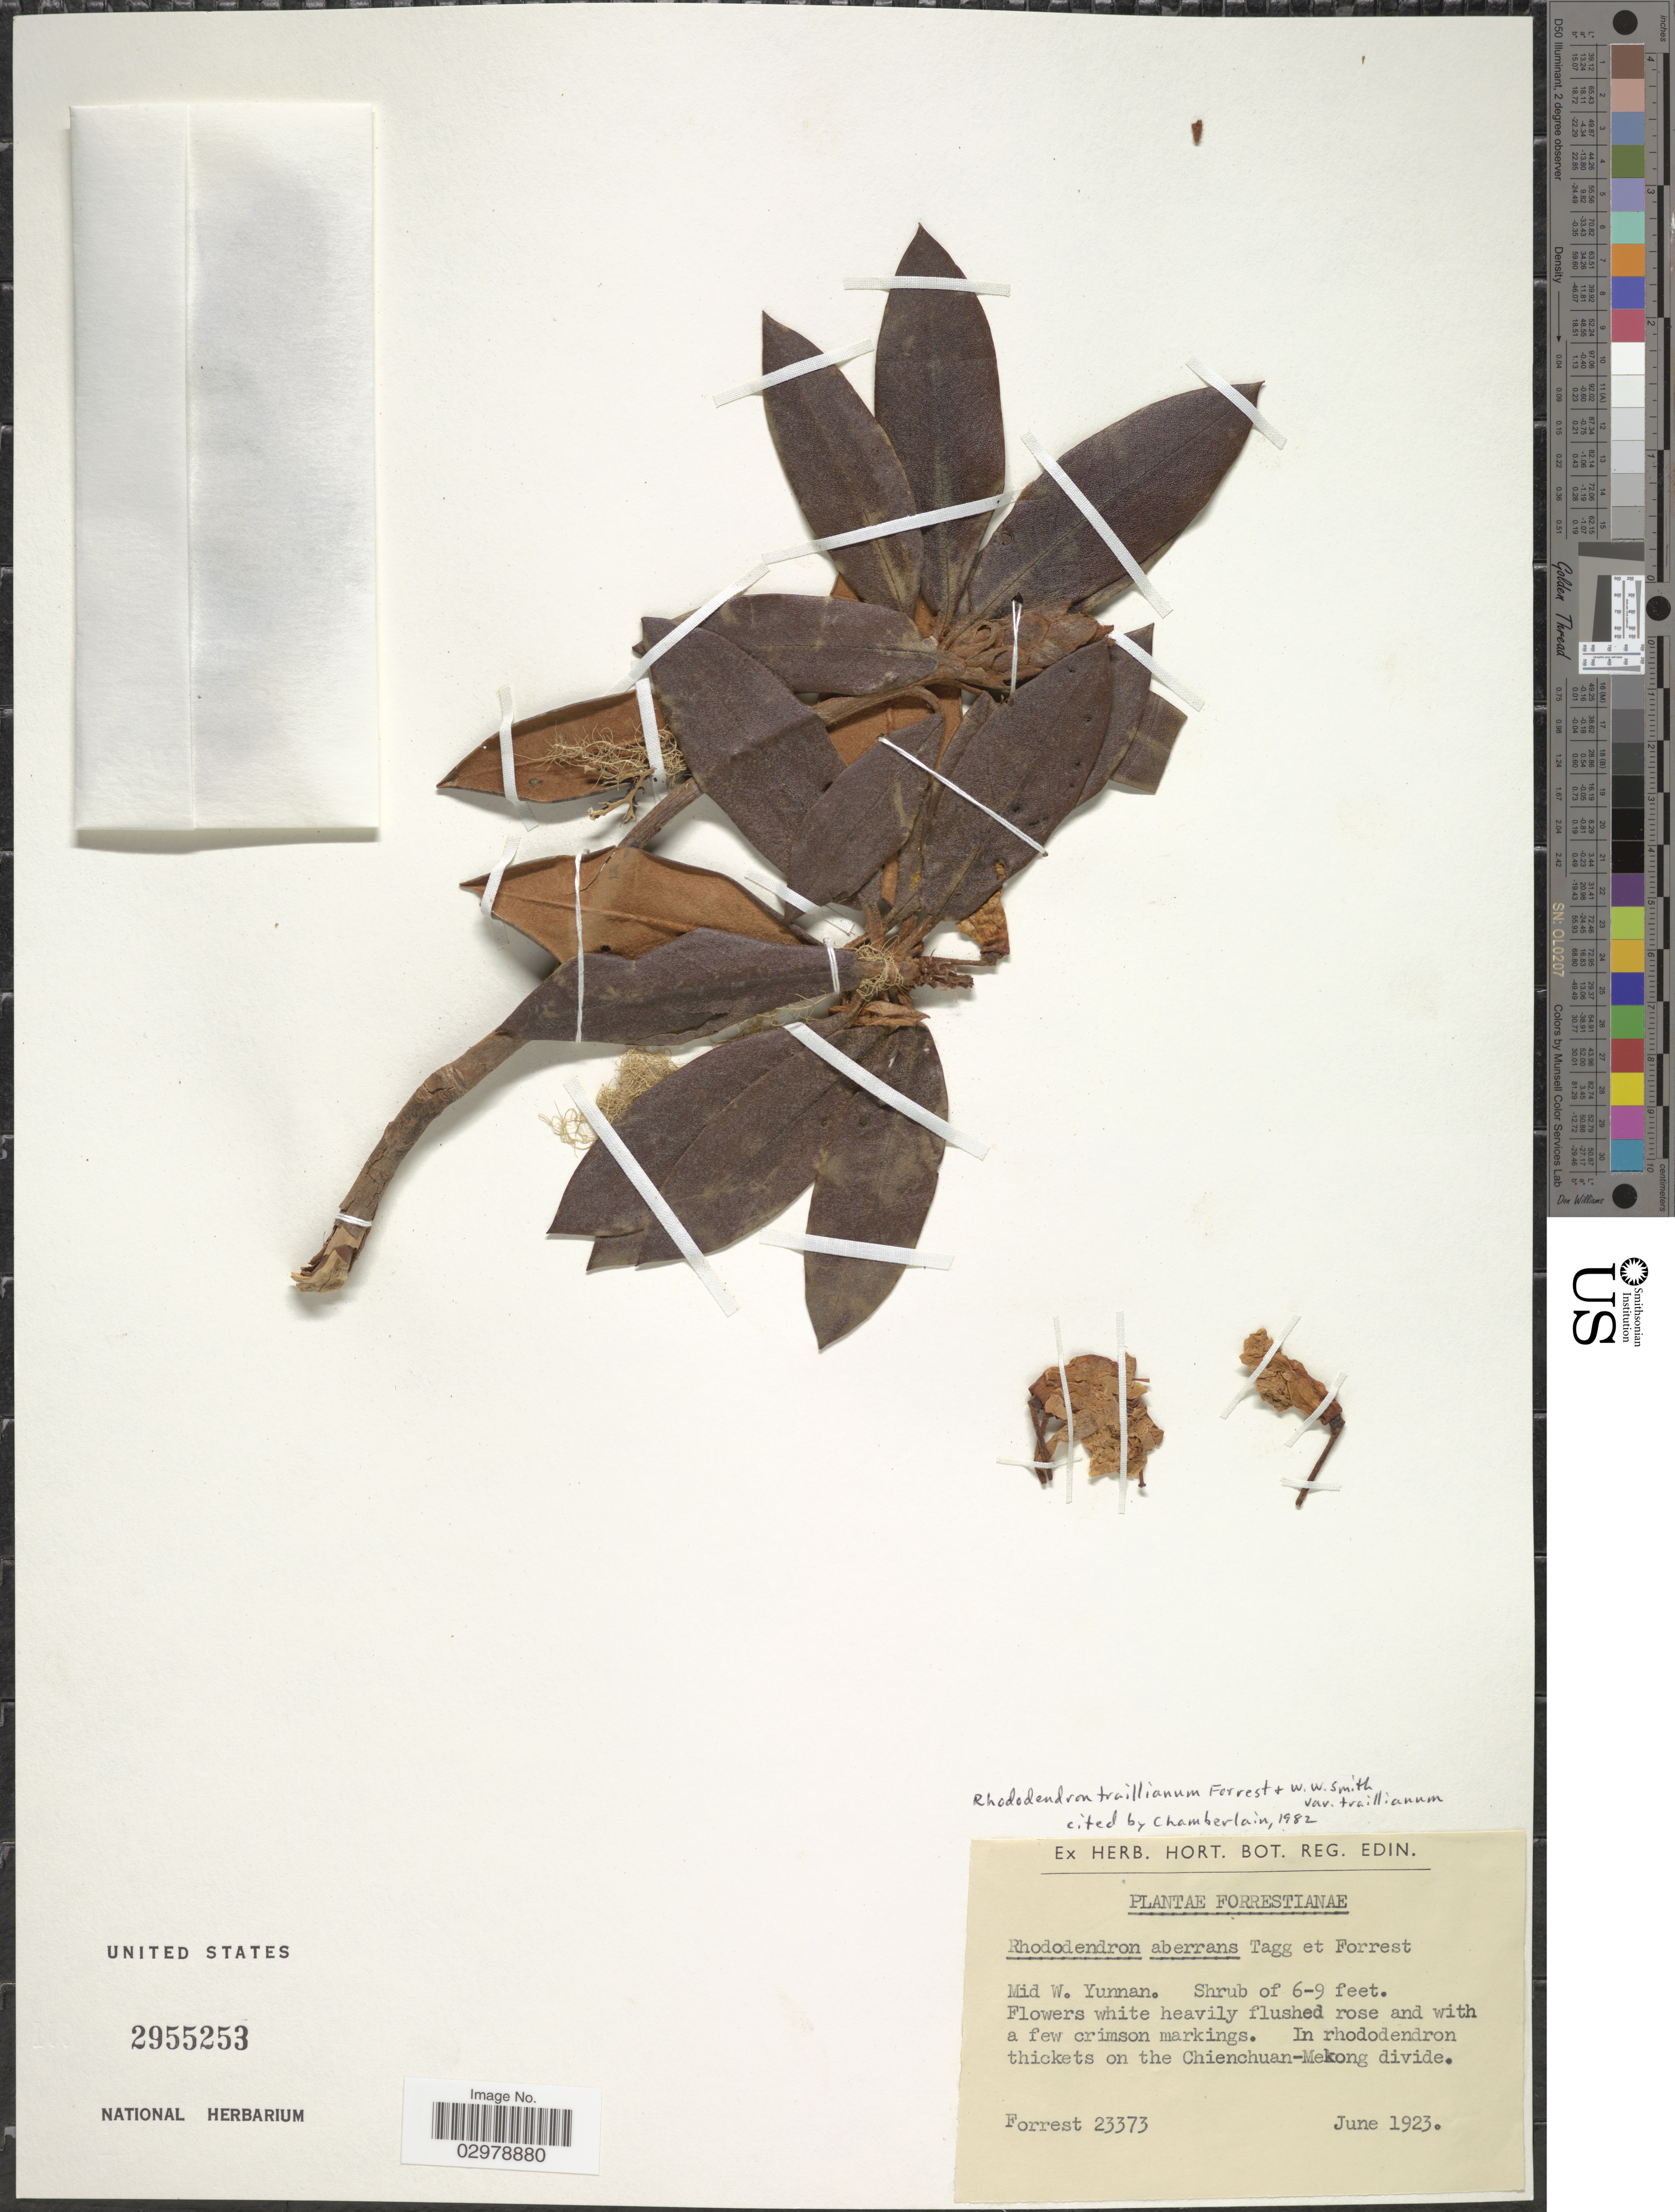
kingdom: Plantae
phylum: Tracheophyta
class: Magnoliopsida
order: Ericales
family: Ericaceae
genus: Rhododendron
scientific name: Rhododendron traillianum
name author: Forrest & W.W. Sm.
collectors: -. Forrest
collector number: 23373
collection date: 1923-06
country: China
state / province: Yunnan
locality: Mid W. Yunnan. In rhododendron thickets on the Chienchuan-Mekong divide.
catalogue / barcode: US 2955253